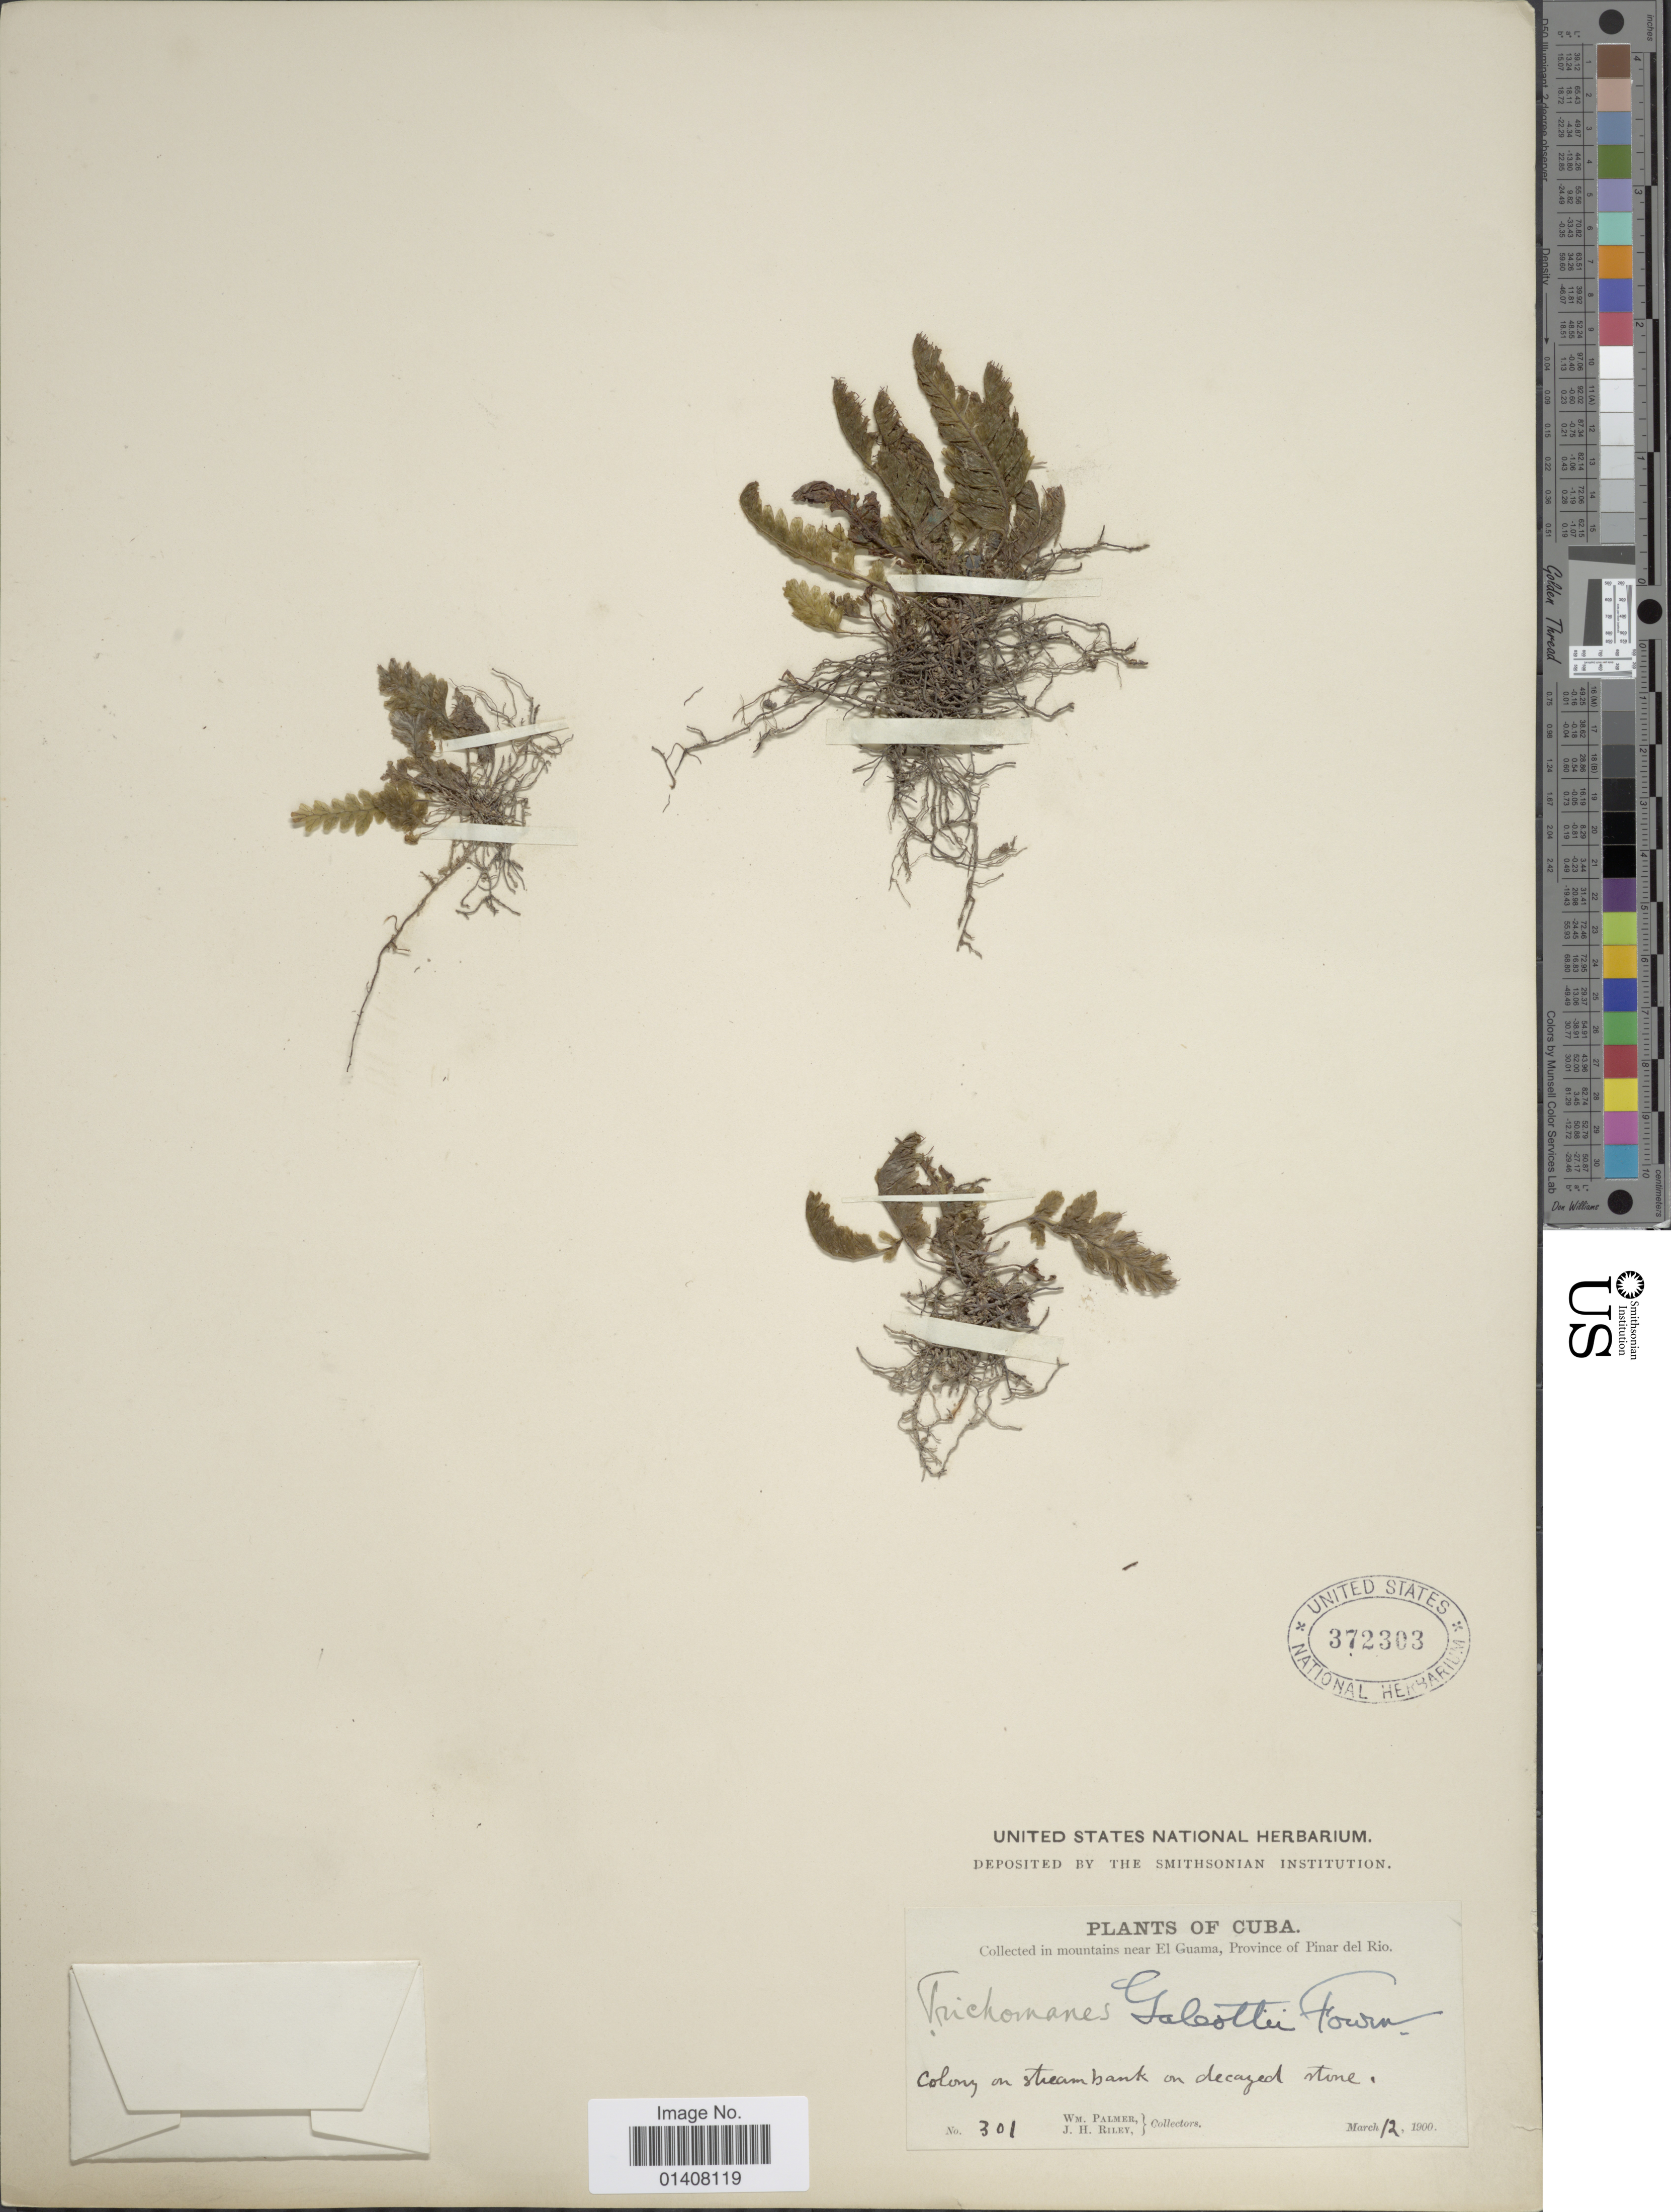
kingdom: Plantae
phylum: Tracheophyta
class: Polypodiopsida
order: Hymenophyllales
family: Hymenophyllaceae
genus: Trichomanes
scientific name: Trichomanes galeottii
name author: E. Fourn.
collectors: W. Palmer & J. H. Riley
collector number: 301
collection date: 1900-03-12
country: Cuba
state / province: Pinar del Río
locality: Mountains near El Guama, Province of Pinar del Rio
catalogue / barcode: US 372303